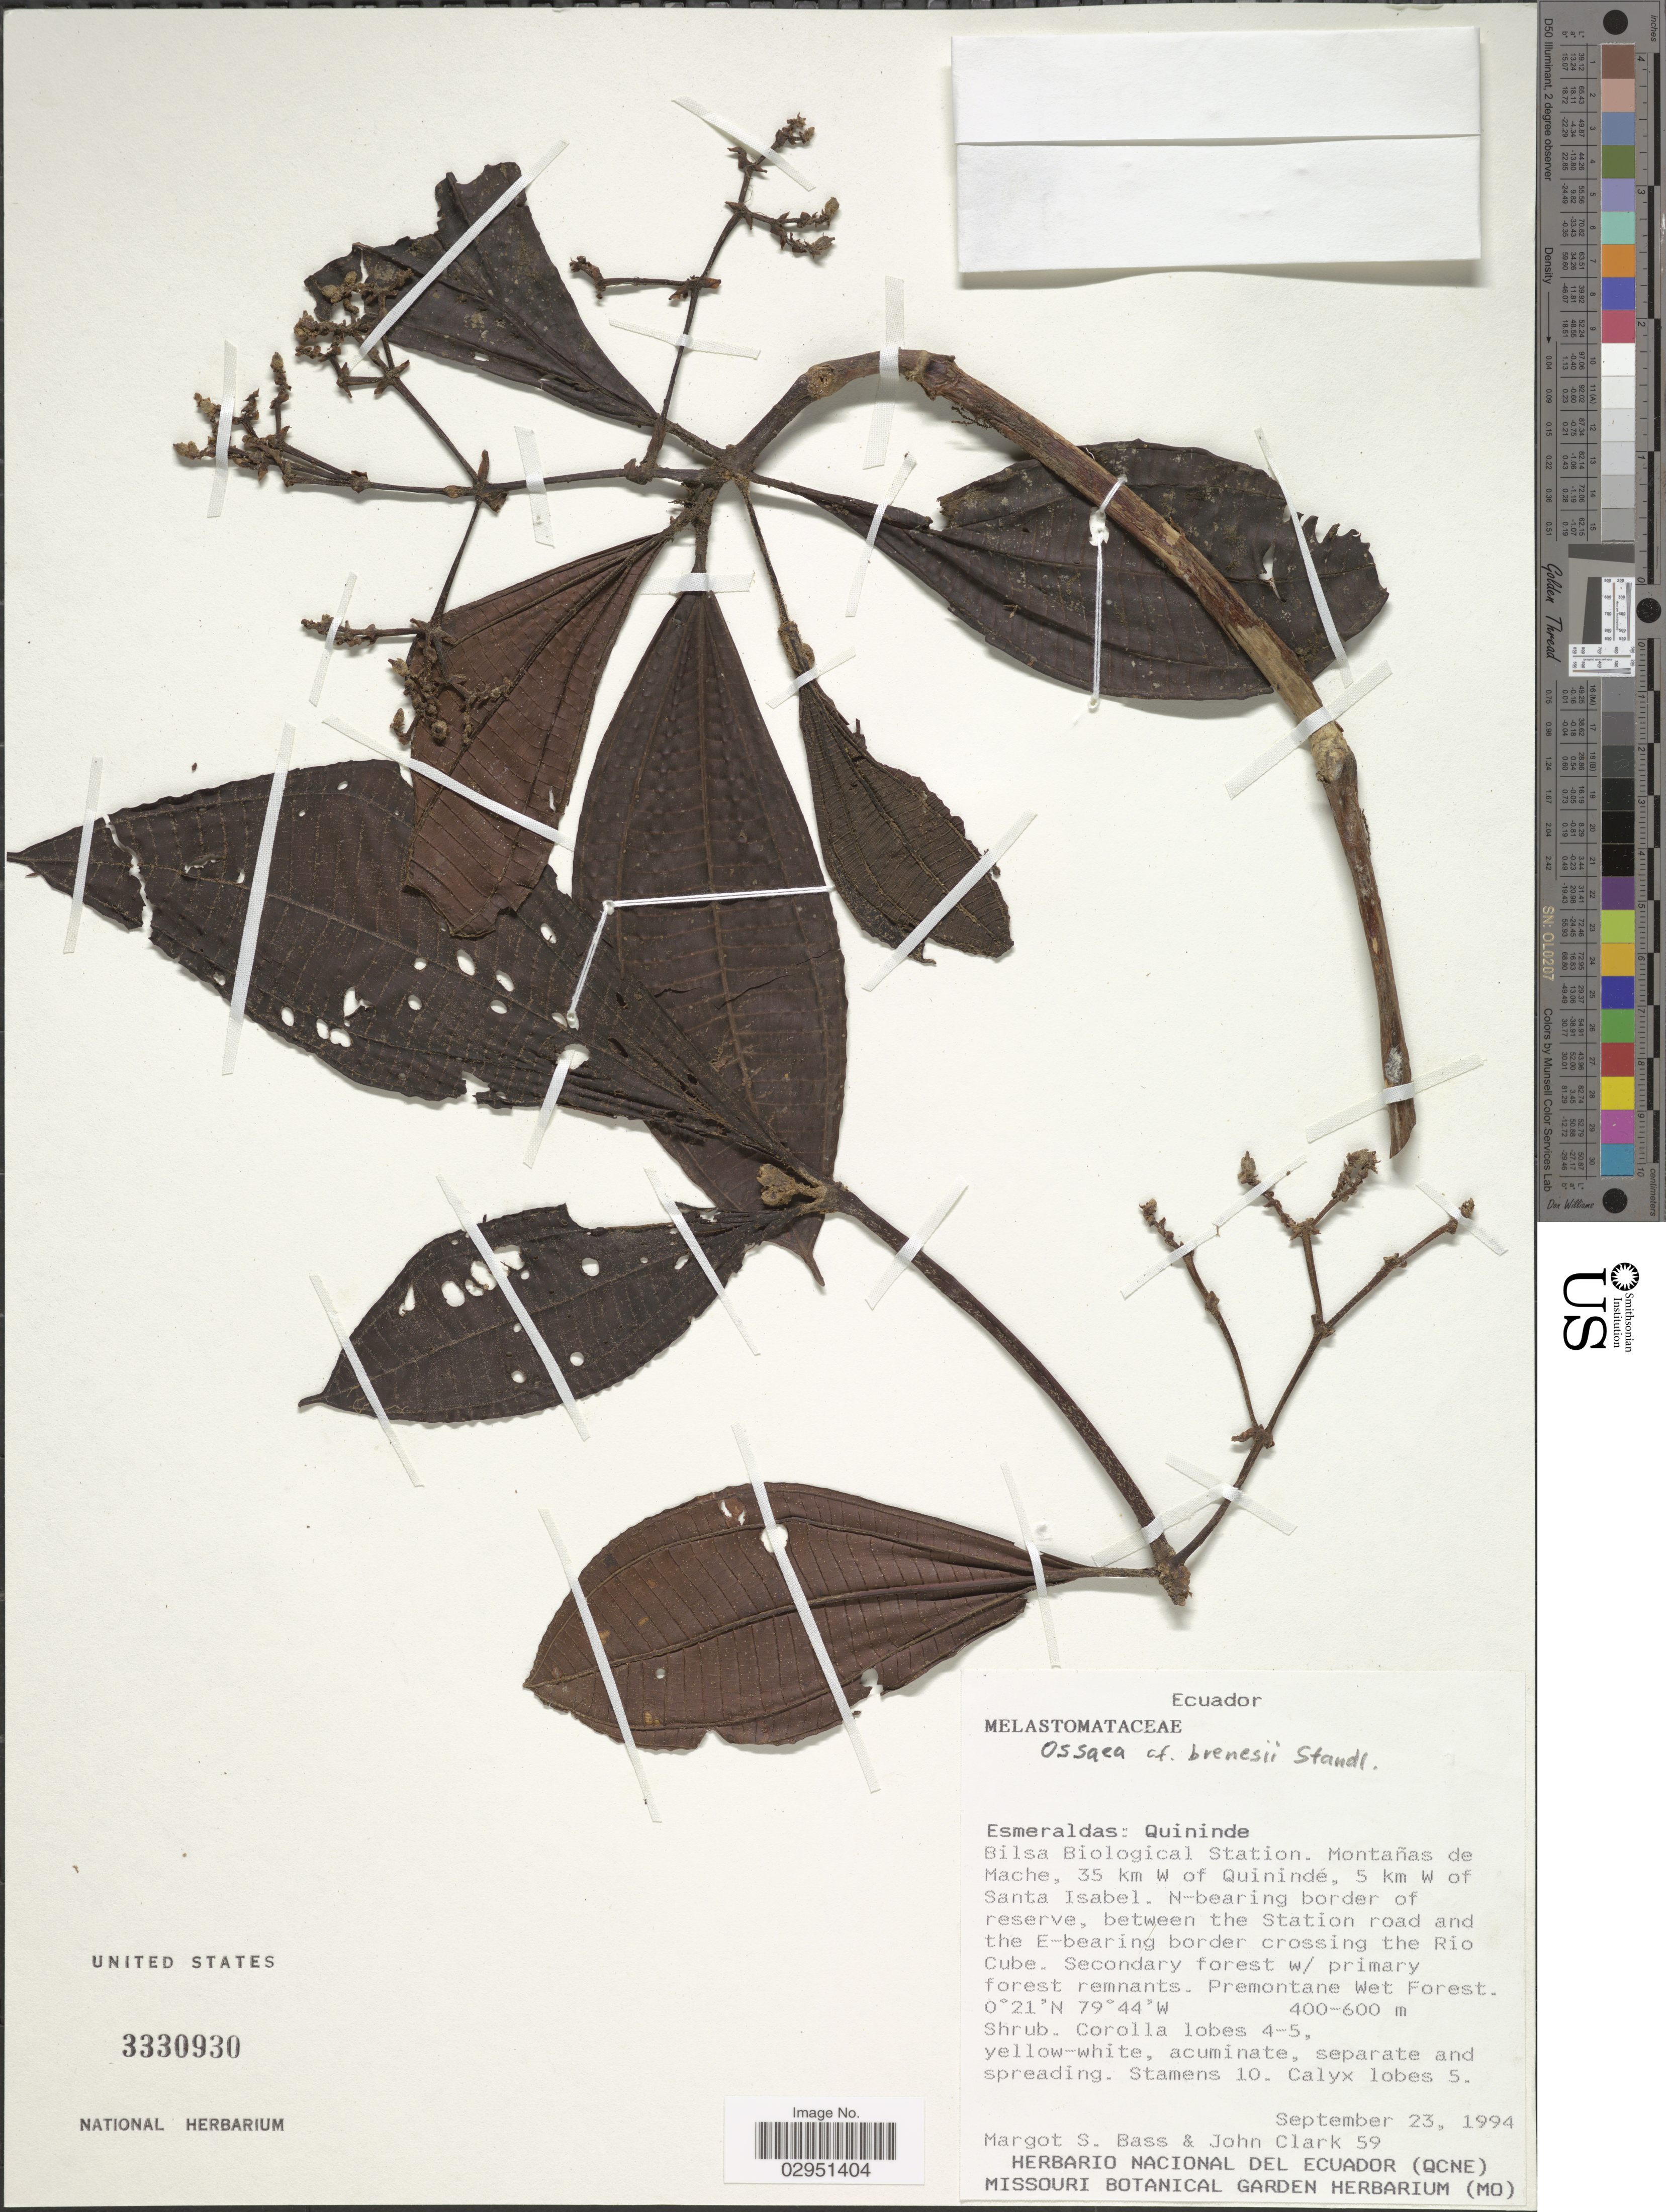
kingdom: Plantae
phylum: Tracheophyta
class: Magnoliopsida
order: Myrtales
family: Melastomataceae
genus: Ossaea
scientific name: Ossaea brenesii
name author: Standl.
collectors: M. Bass & J. J. Clark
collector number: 59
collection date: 1994-09-23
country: Ecuador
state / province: Esmeraldas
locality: Quininde, Bilsa Biological Station, Montañas de Mache, 35 km W of Quinindé, 5 km W of Santa Isabel, N-bearing border of reserve, between the Station road and the E-bearing border crossing the Rio Cube.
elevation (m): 400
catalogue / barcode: US 3330930